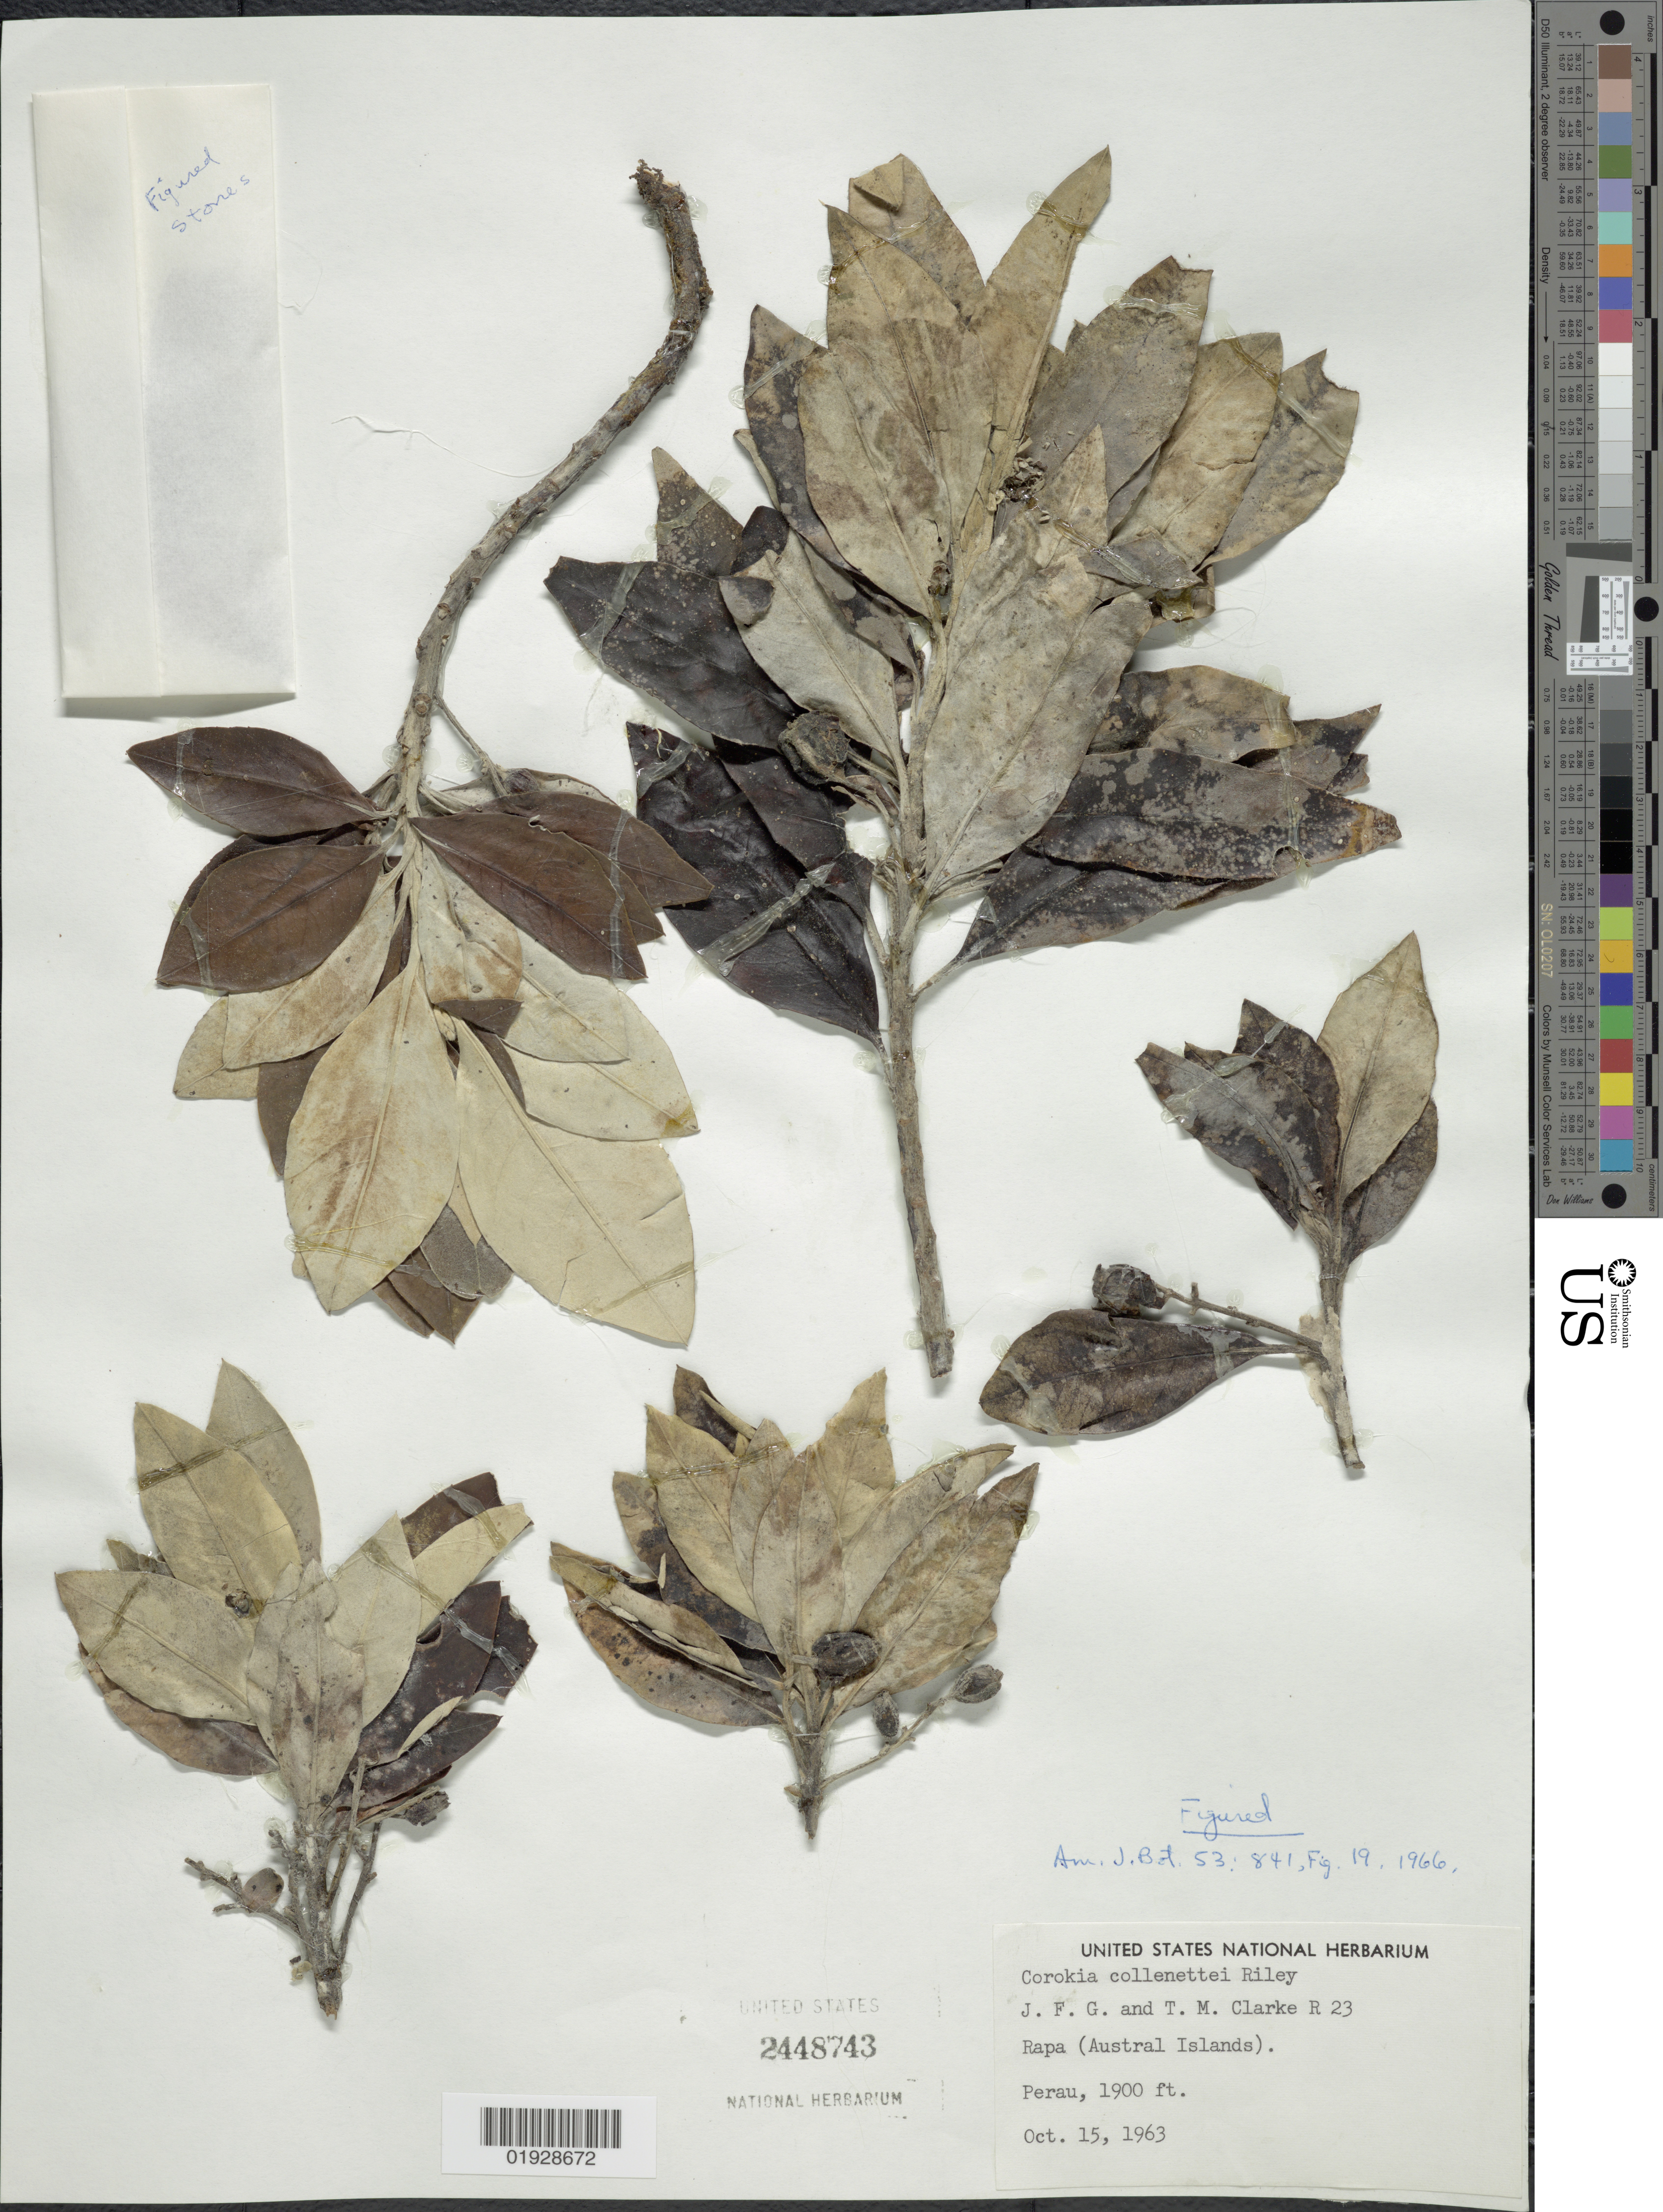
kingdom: Plantae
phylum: Tracheophyta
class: Magnoliopsida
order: Asterales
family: Argophyllaceae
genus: Corokia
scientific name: Corokia collenettei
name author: L. Riley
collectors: J. F. Gates-Clarke & T. M. Clarke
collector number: R 23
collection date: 1963-10-15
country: French Polynesia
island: Rapa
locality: Rapa (Austral Islands). Perau.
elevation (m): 579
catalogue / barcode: US 2448743